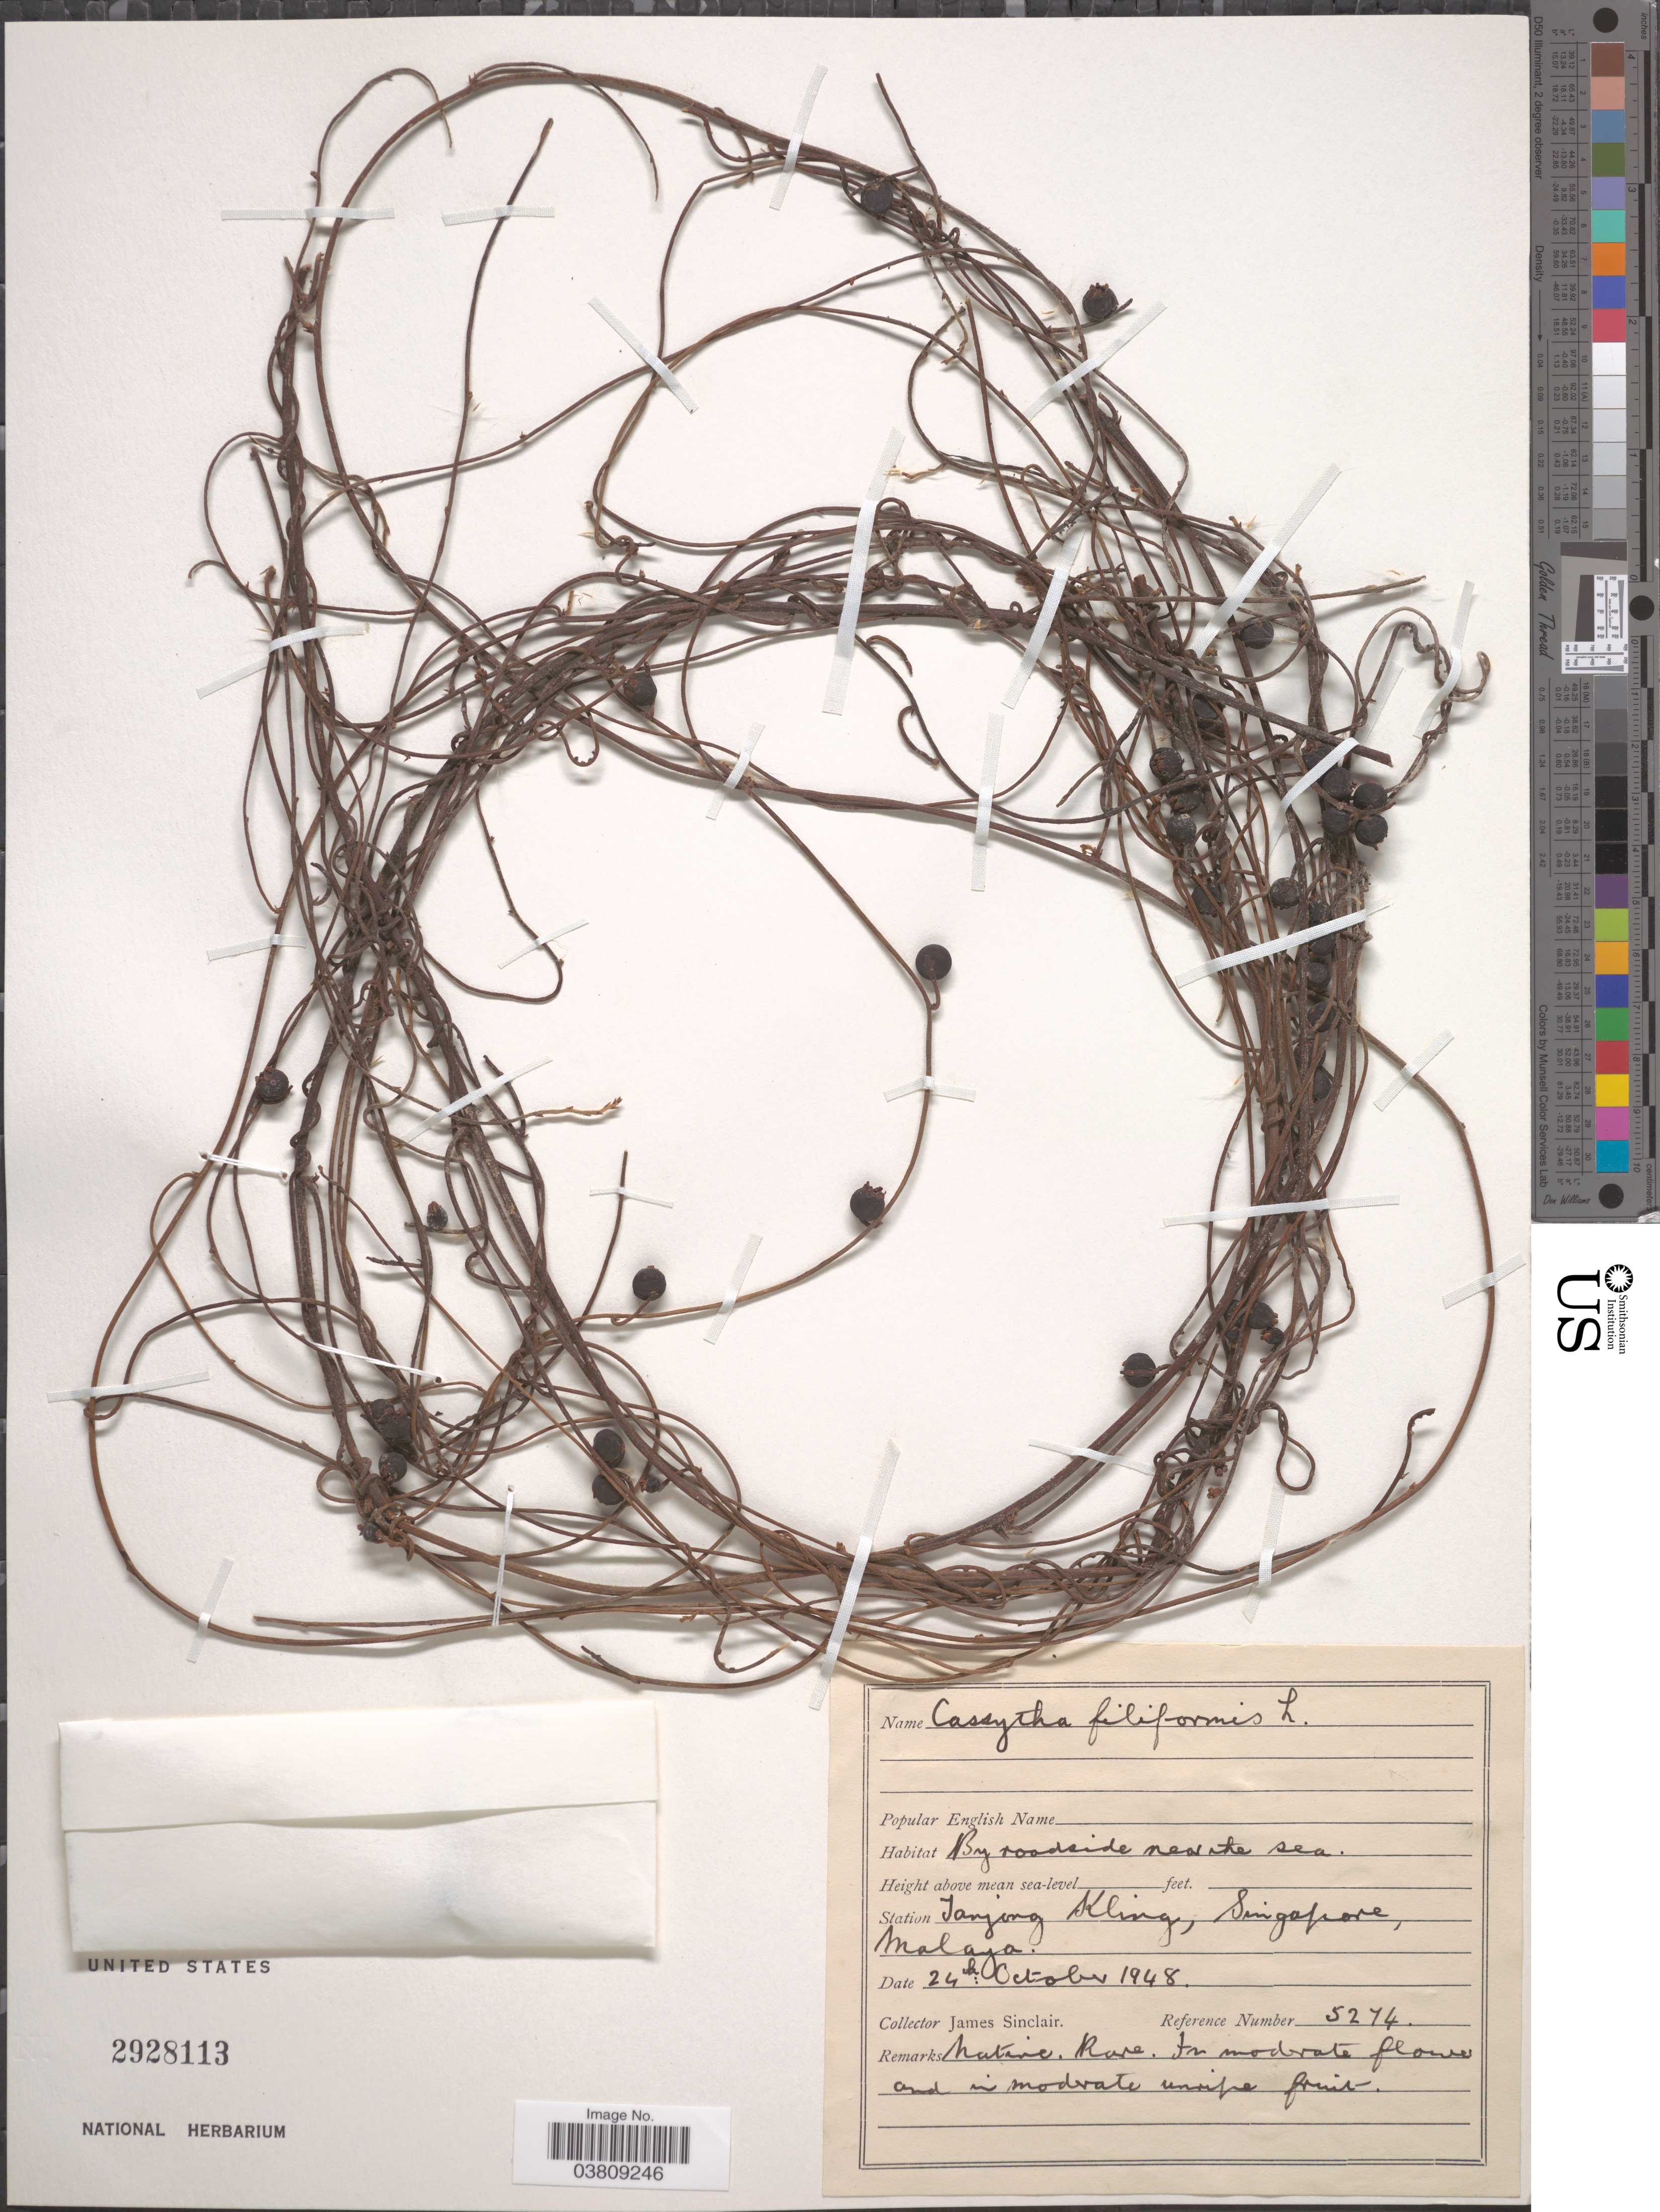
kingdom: Plantae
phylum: Tracheophyta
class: Magnoliopsida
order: Laurales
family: Lauraceae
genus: Cassytha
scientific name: Cassytha filiformis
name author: L.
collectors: J. Sinclair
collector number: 5274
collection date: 1948-10-24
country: Singapore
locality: By roadside near the sea. Station Tanjong Kling, Malaya.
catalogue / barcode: US 2928113